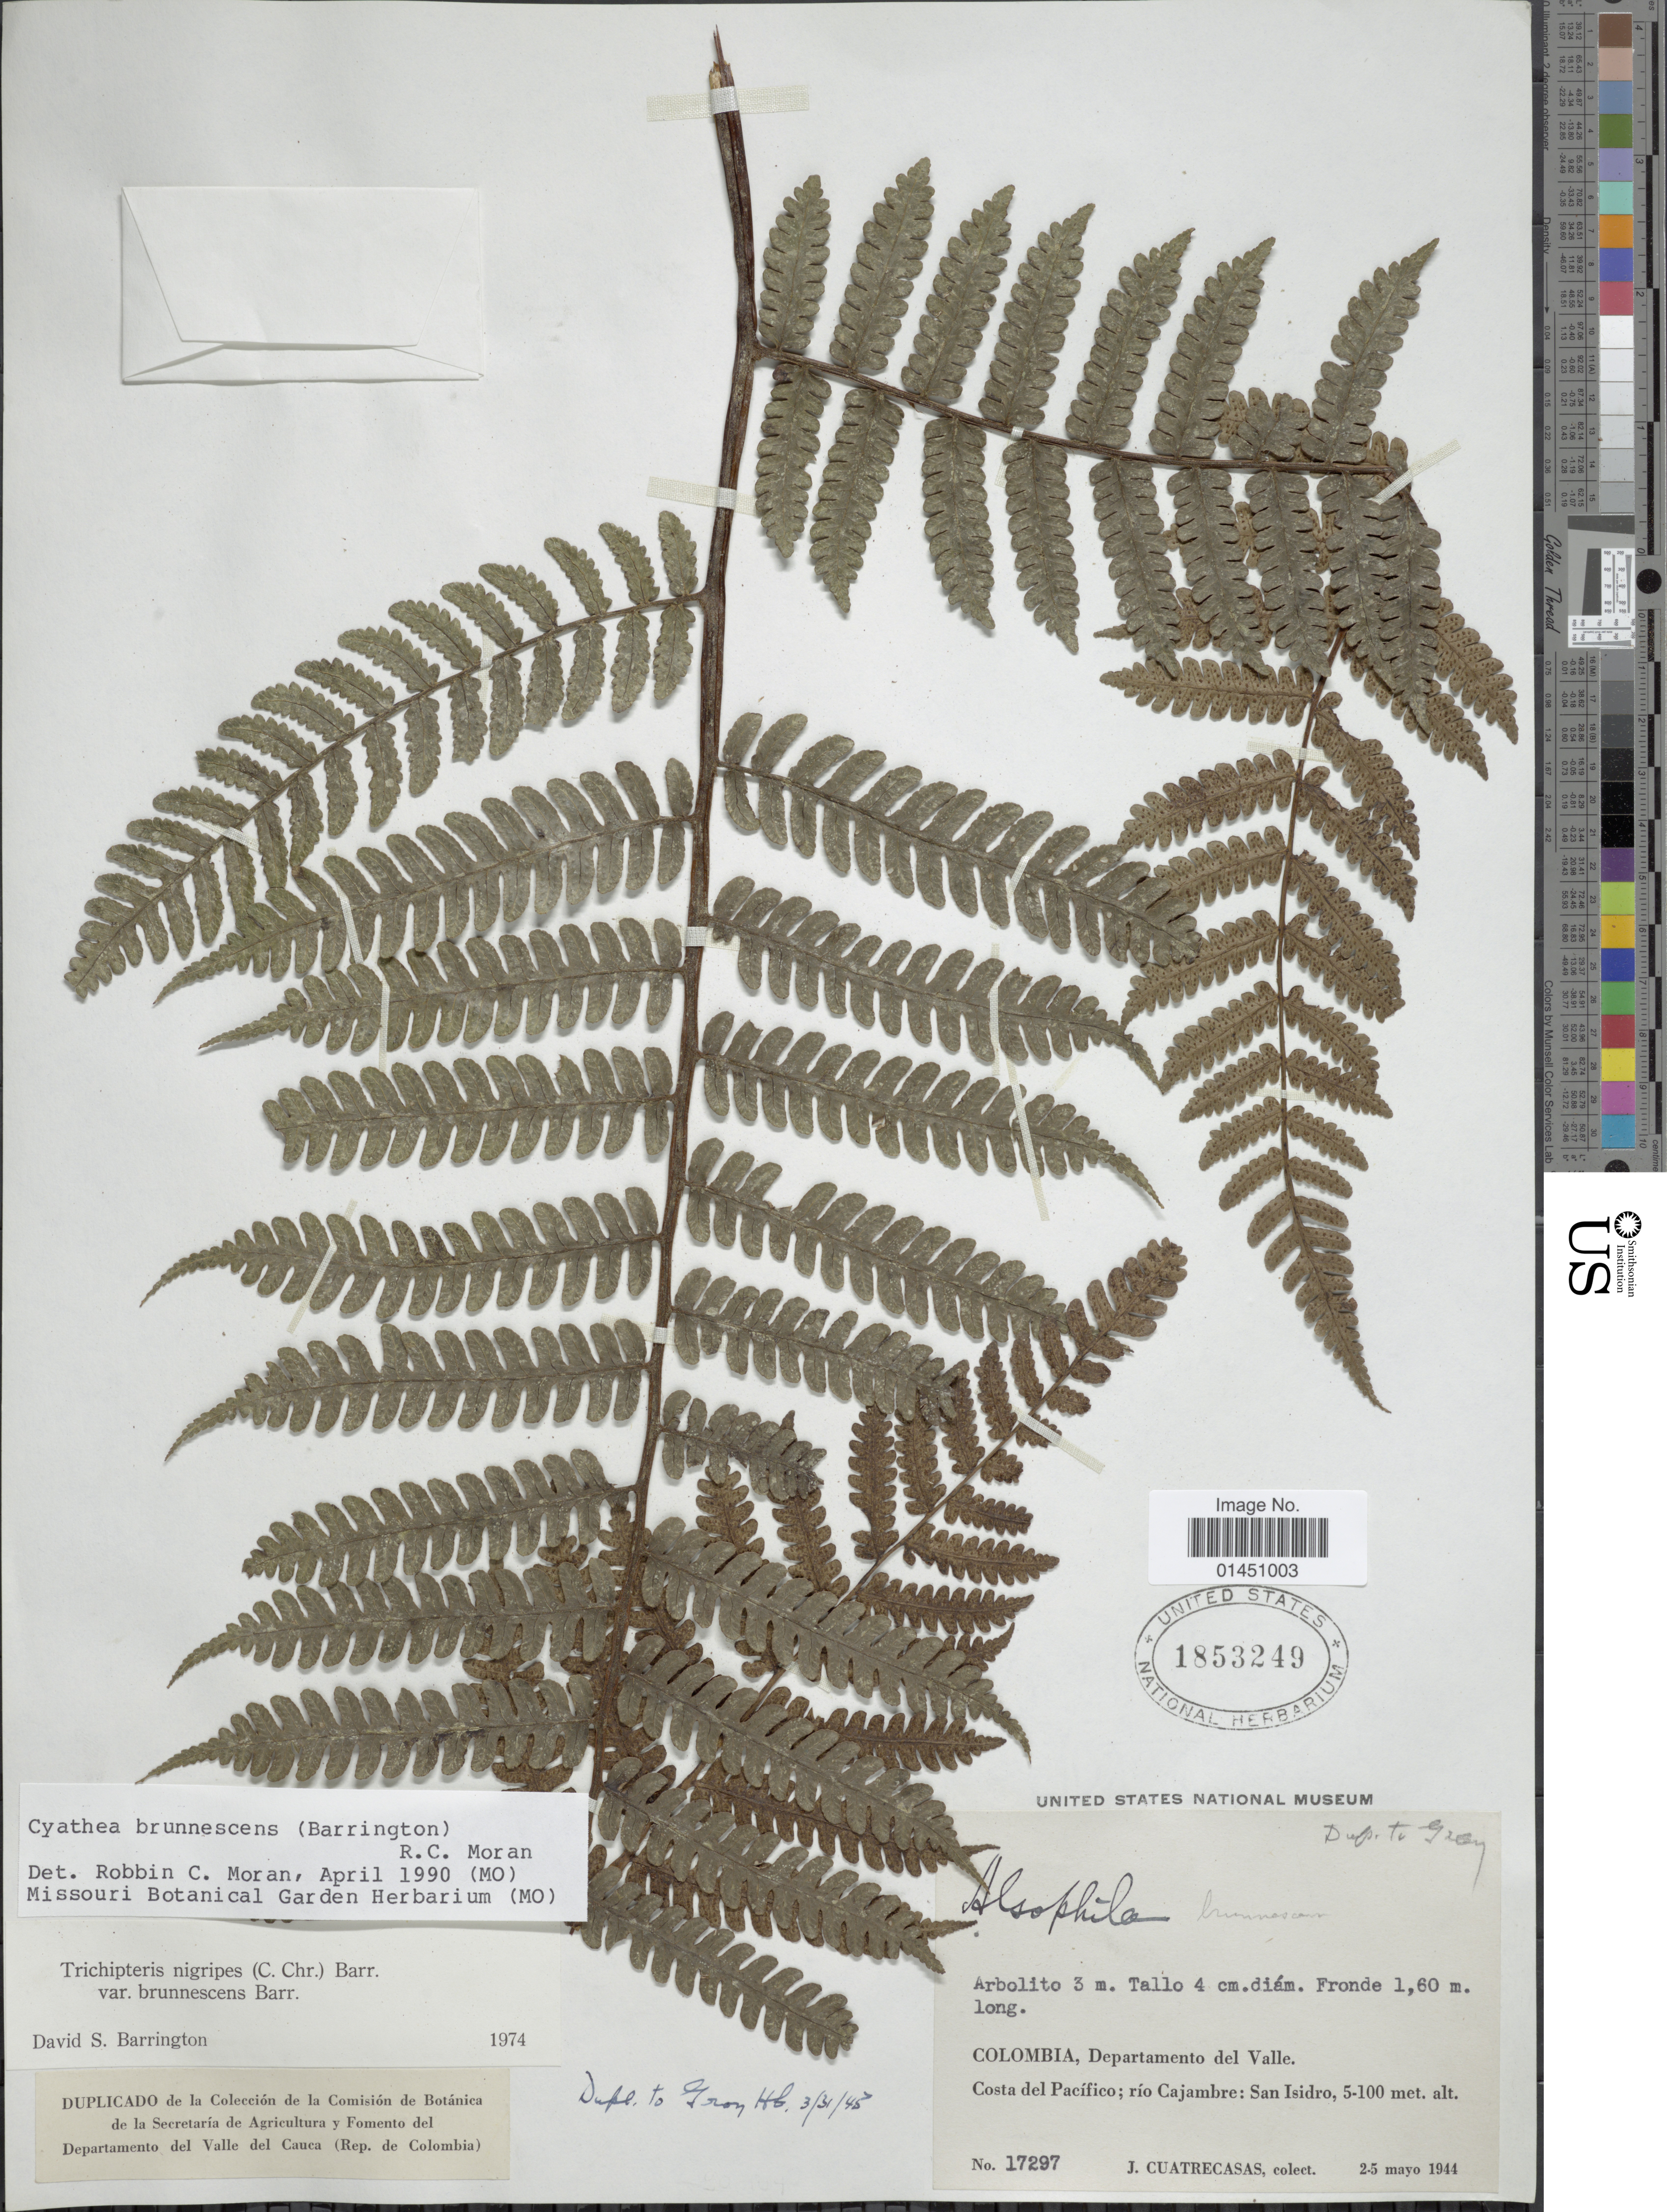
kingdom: Plantae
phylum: Tracheophyta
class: Polypodiopsida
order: Cyatheales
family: Cyatheaceae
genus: Cyathea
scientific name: Cyathea brunnescens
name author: (Barrington) R.C. Moran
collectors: J. Cuatrecasas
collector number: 17297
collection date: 1944-05-02/1944-05-05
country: Colombia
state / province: Valle del Cauca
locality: Departamento del Valle, Costa del Pcifico; rio Cajambre: San Isidro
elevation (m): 5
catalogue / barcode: US 1853249